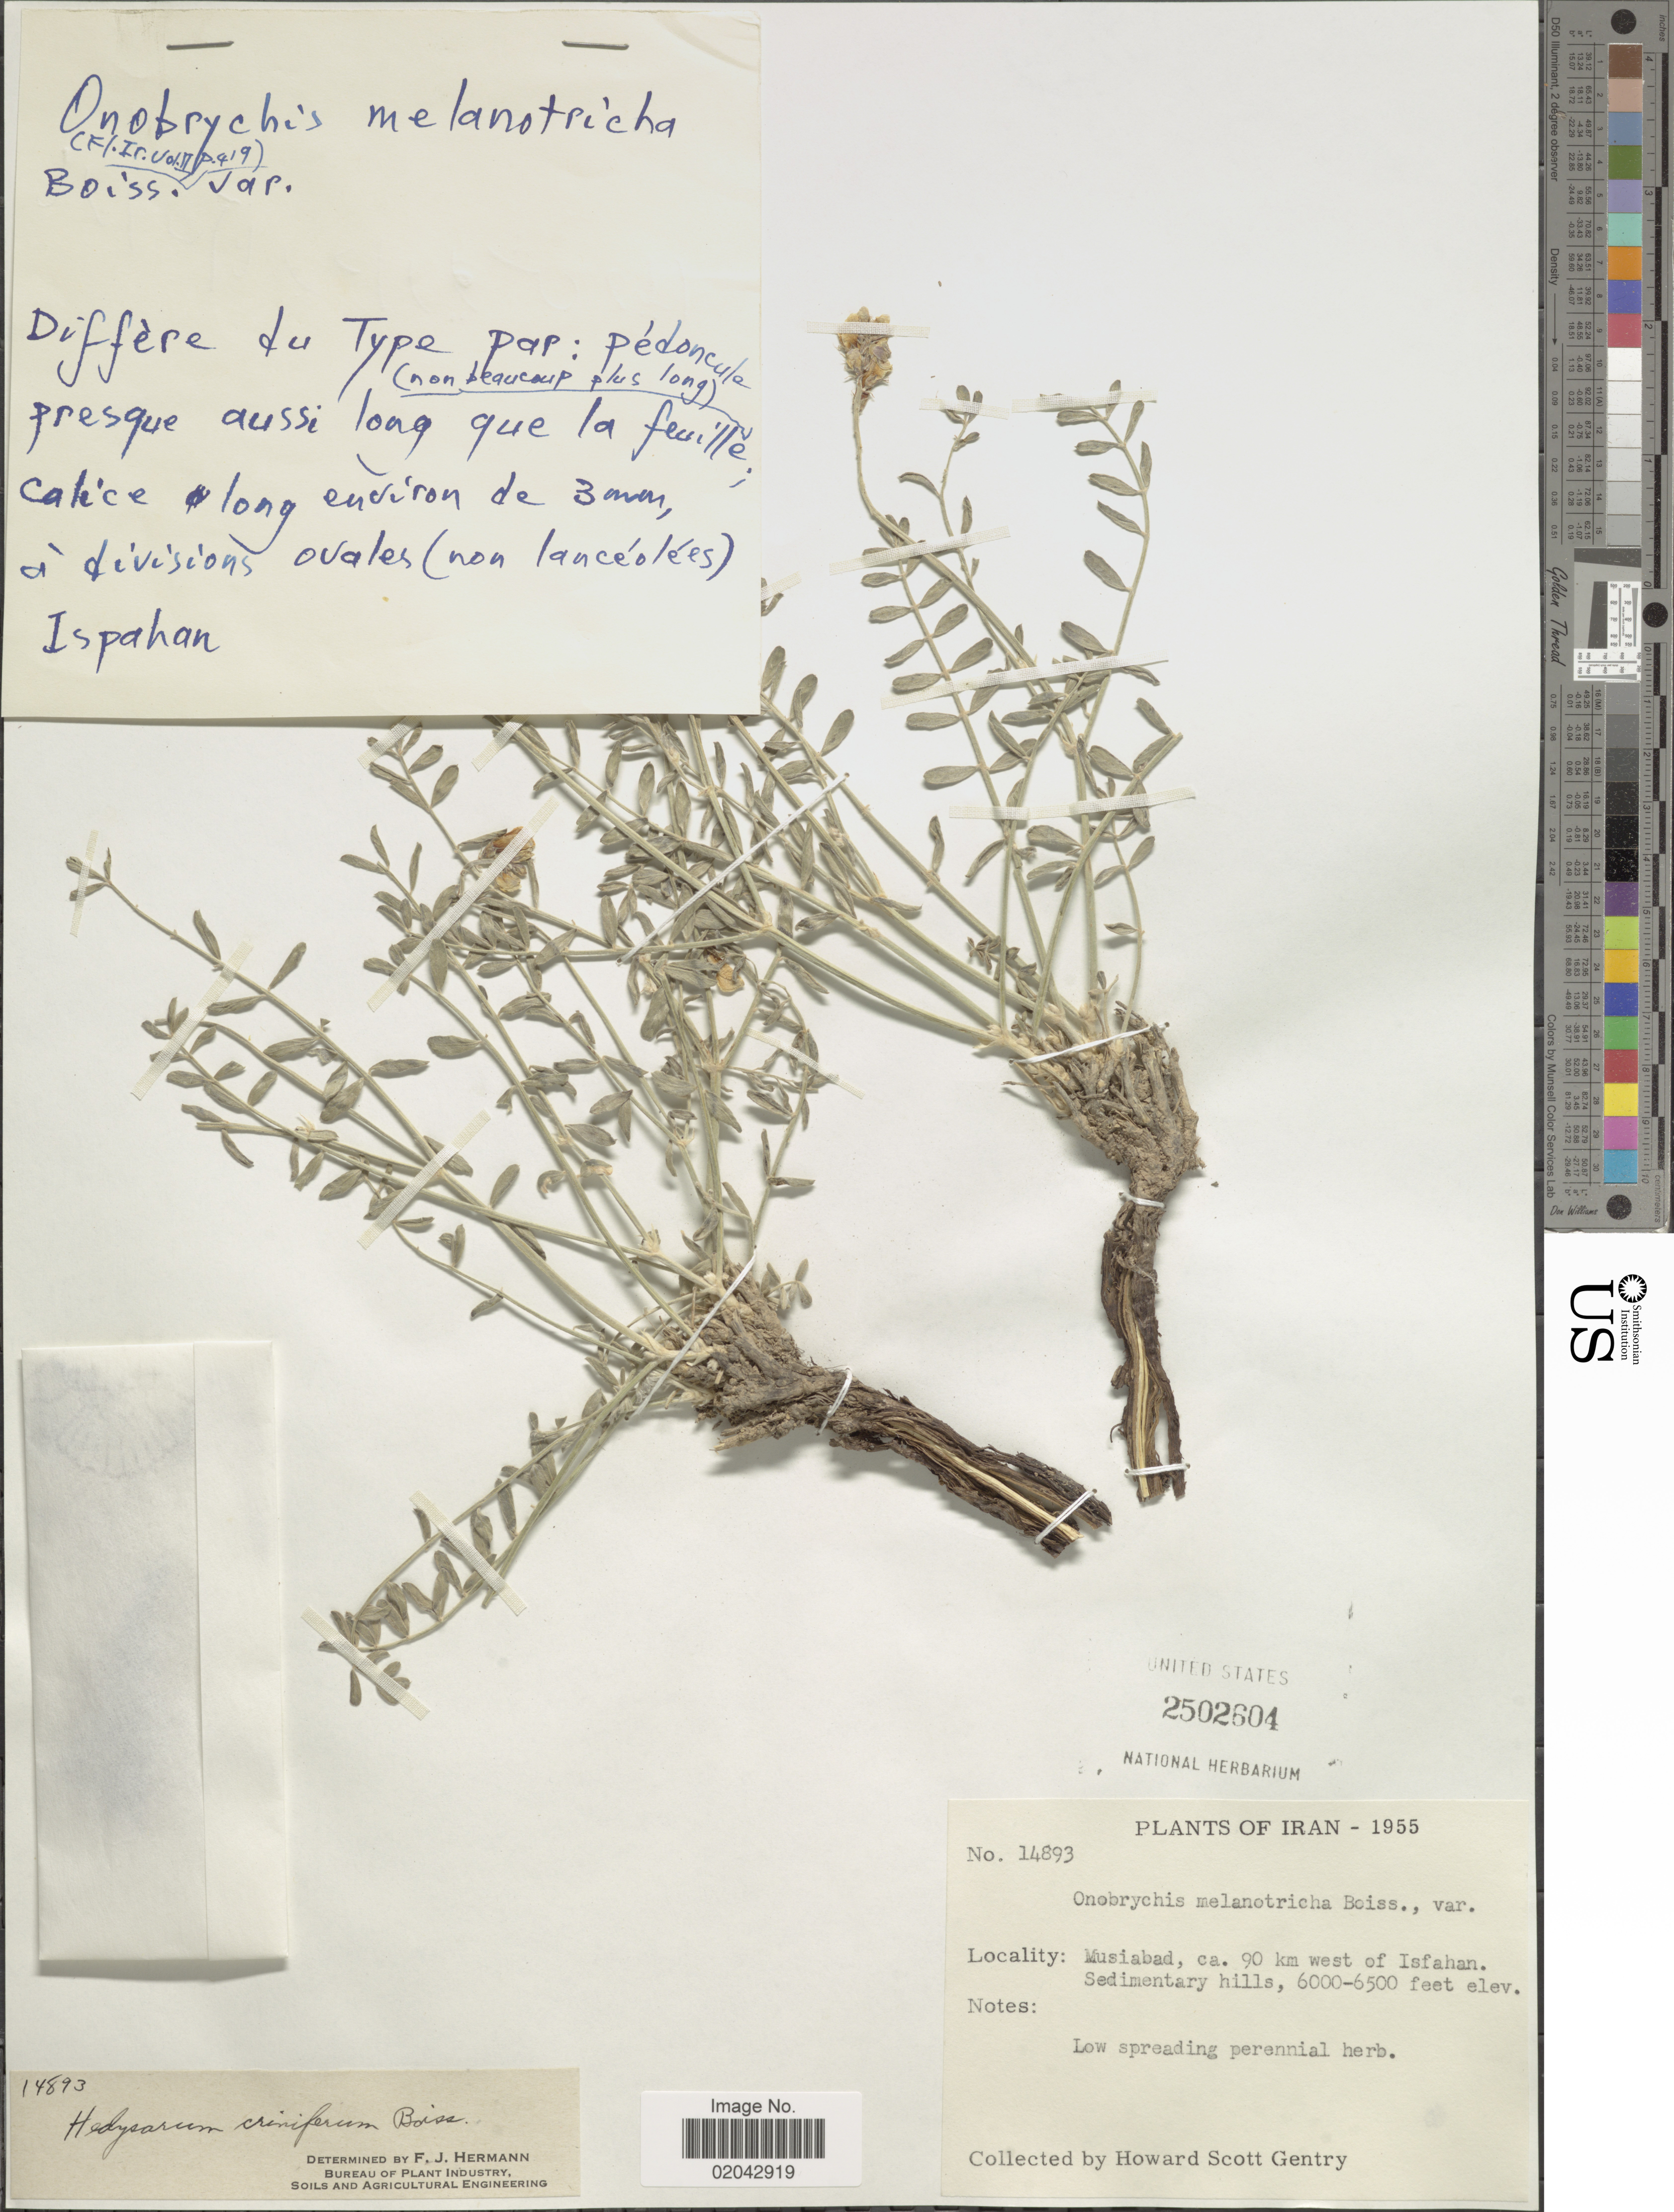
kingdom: Plantae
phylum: Tracheophyta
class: Magnoliopsida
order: Fabales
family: Fabaceae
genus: Hedysarum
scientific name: Hedysarum criniferum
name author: Boiss.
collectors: H. S. Gentry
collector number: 14893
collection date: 1955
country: Iran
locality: Musiabad, ca. 90 km west of Isfahan. Sedimentary hills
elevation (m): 1829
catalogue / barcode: US 2502604